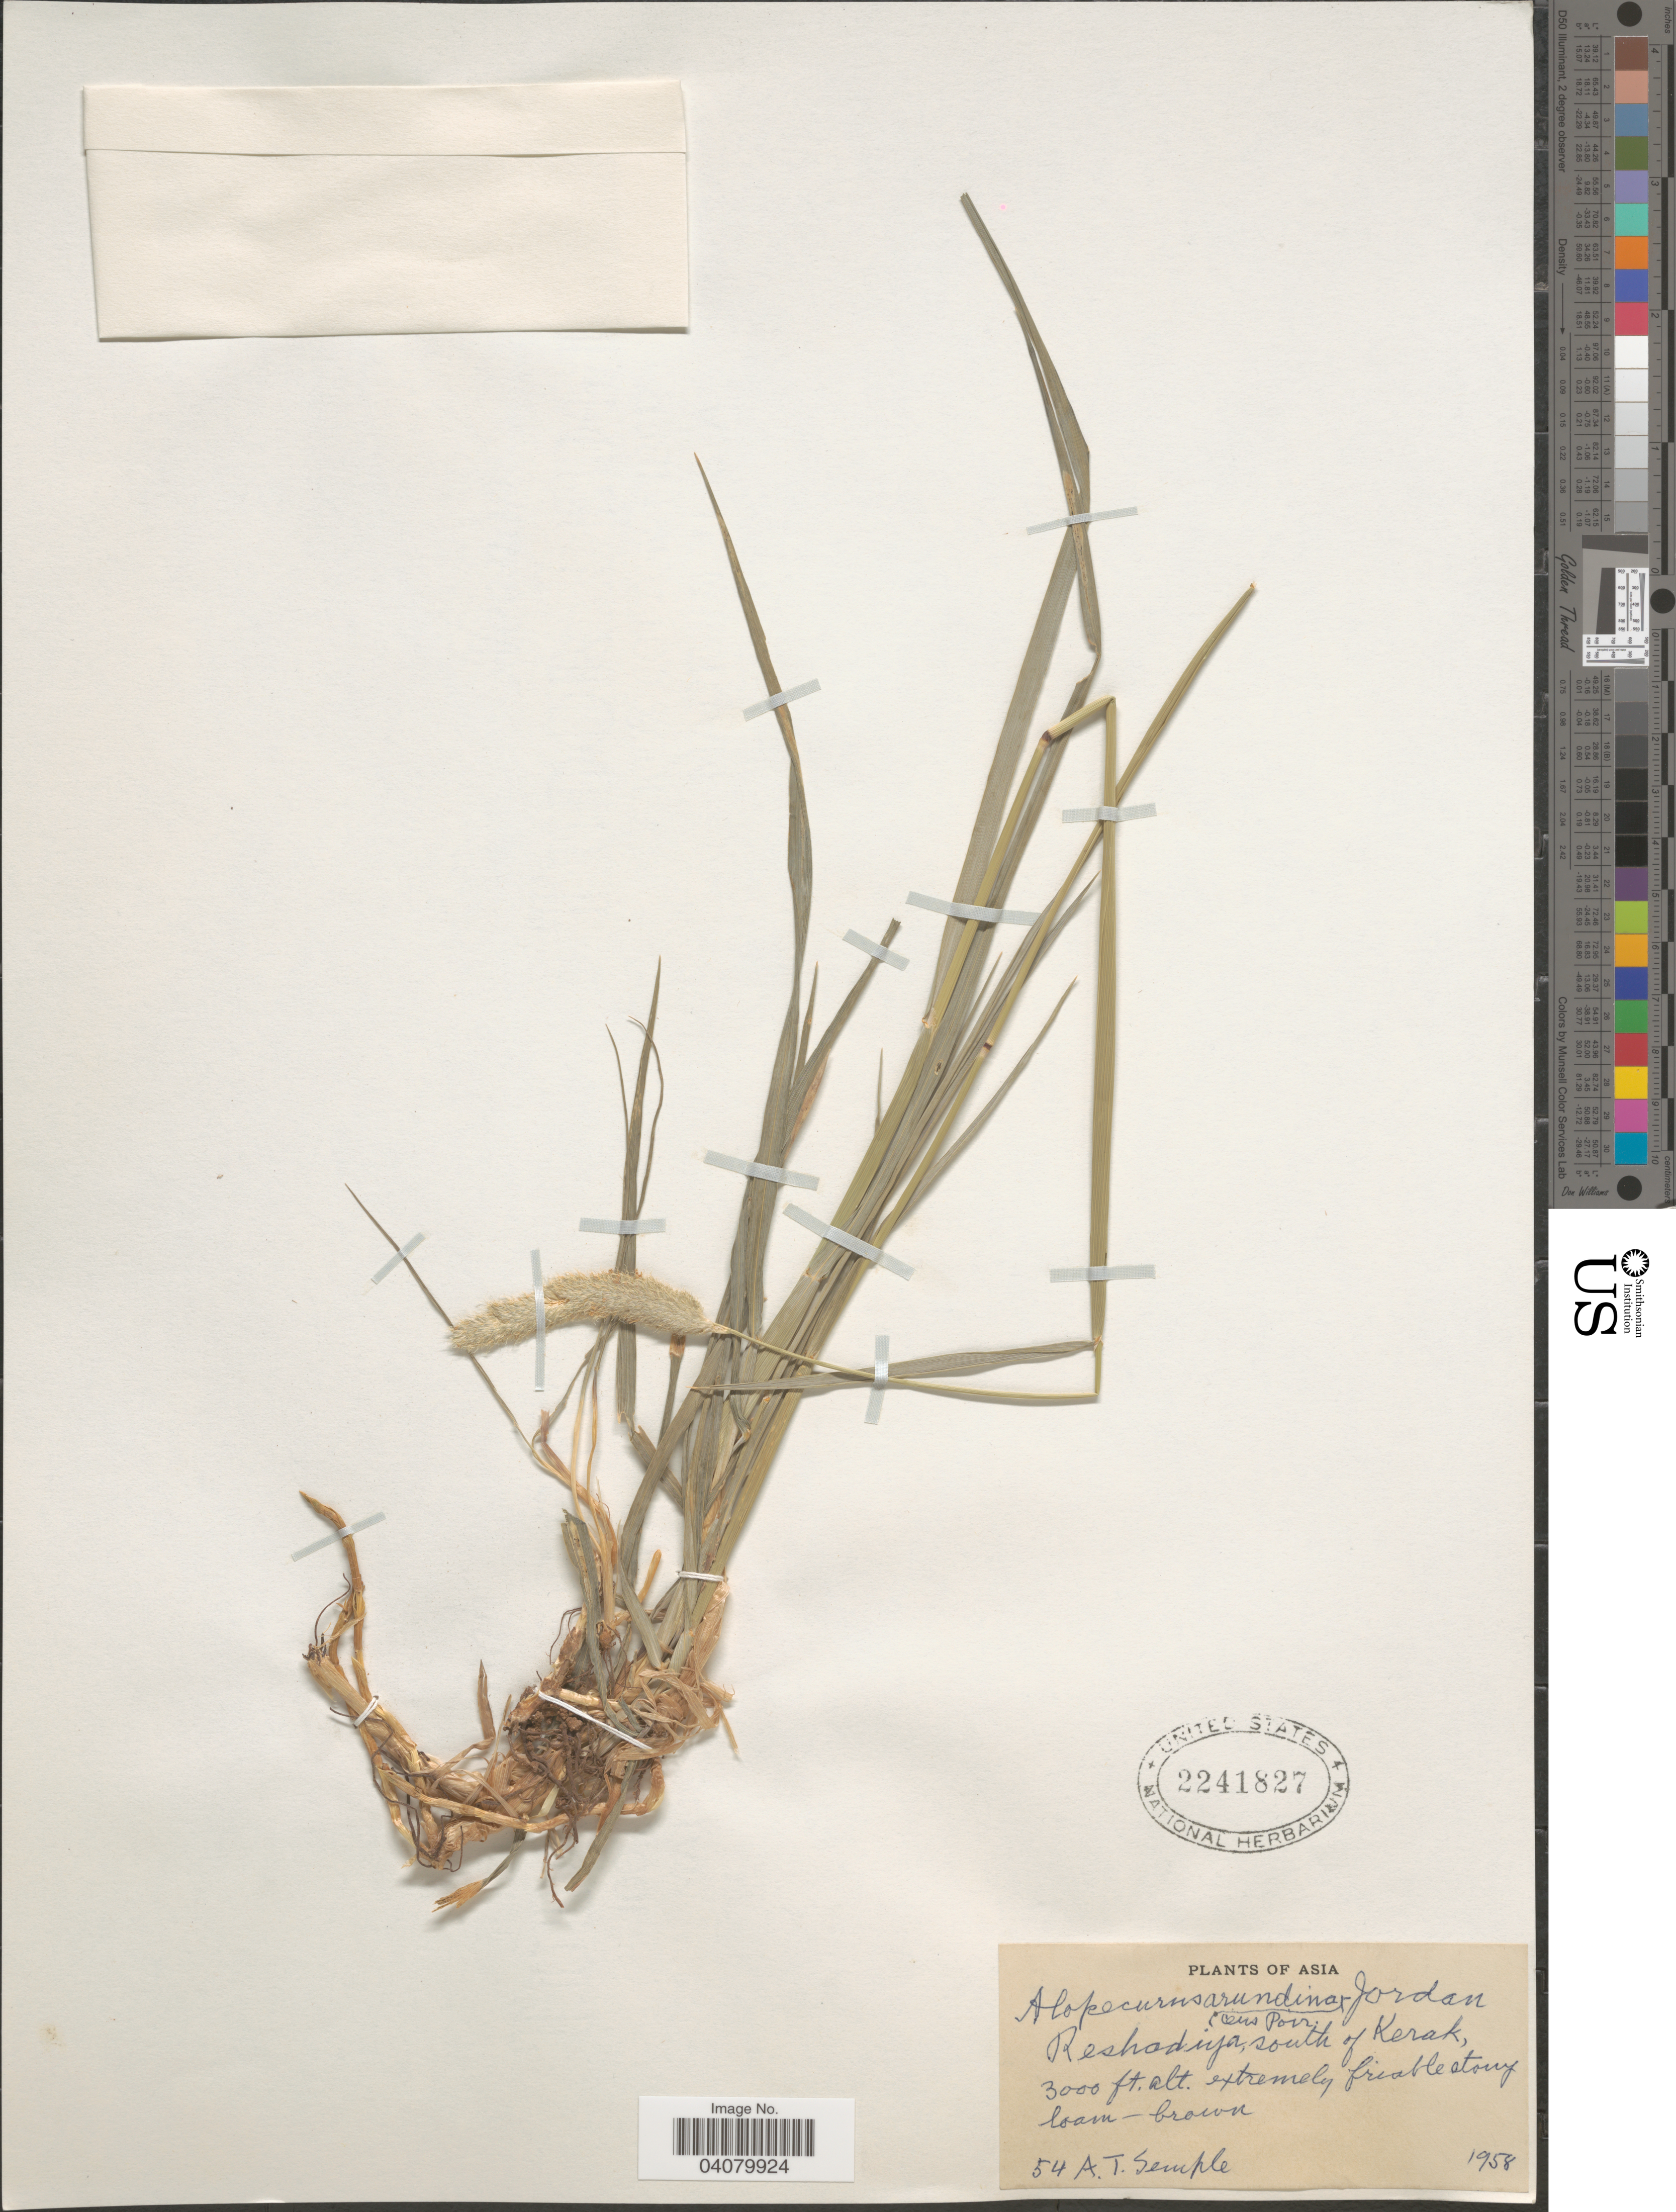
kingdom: Plantae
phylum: Tracheophyta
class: Liliopsida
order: Poales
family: Poaceae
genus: Alopecurus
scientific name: Alopecurus arundinaceus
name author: Poir.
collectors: A. Semple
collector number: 54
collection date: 1958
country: Jordan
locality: Asia. Reshadiya, south of Kerak.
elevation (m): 914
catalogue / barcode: US 2241827